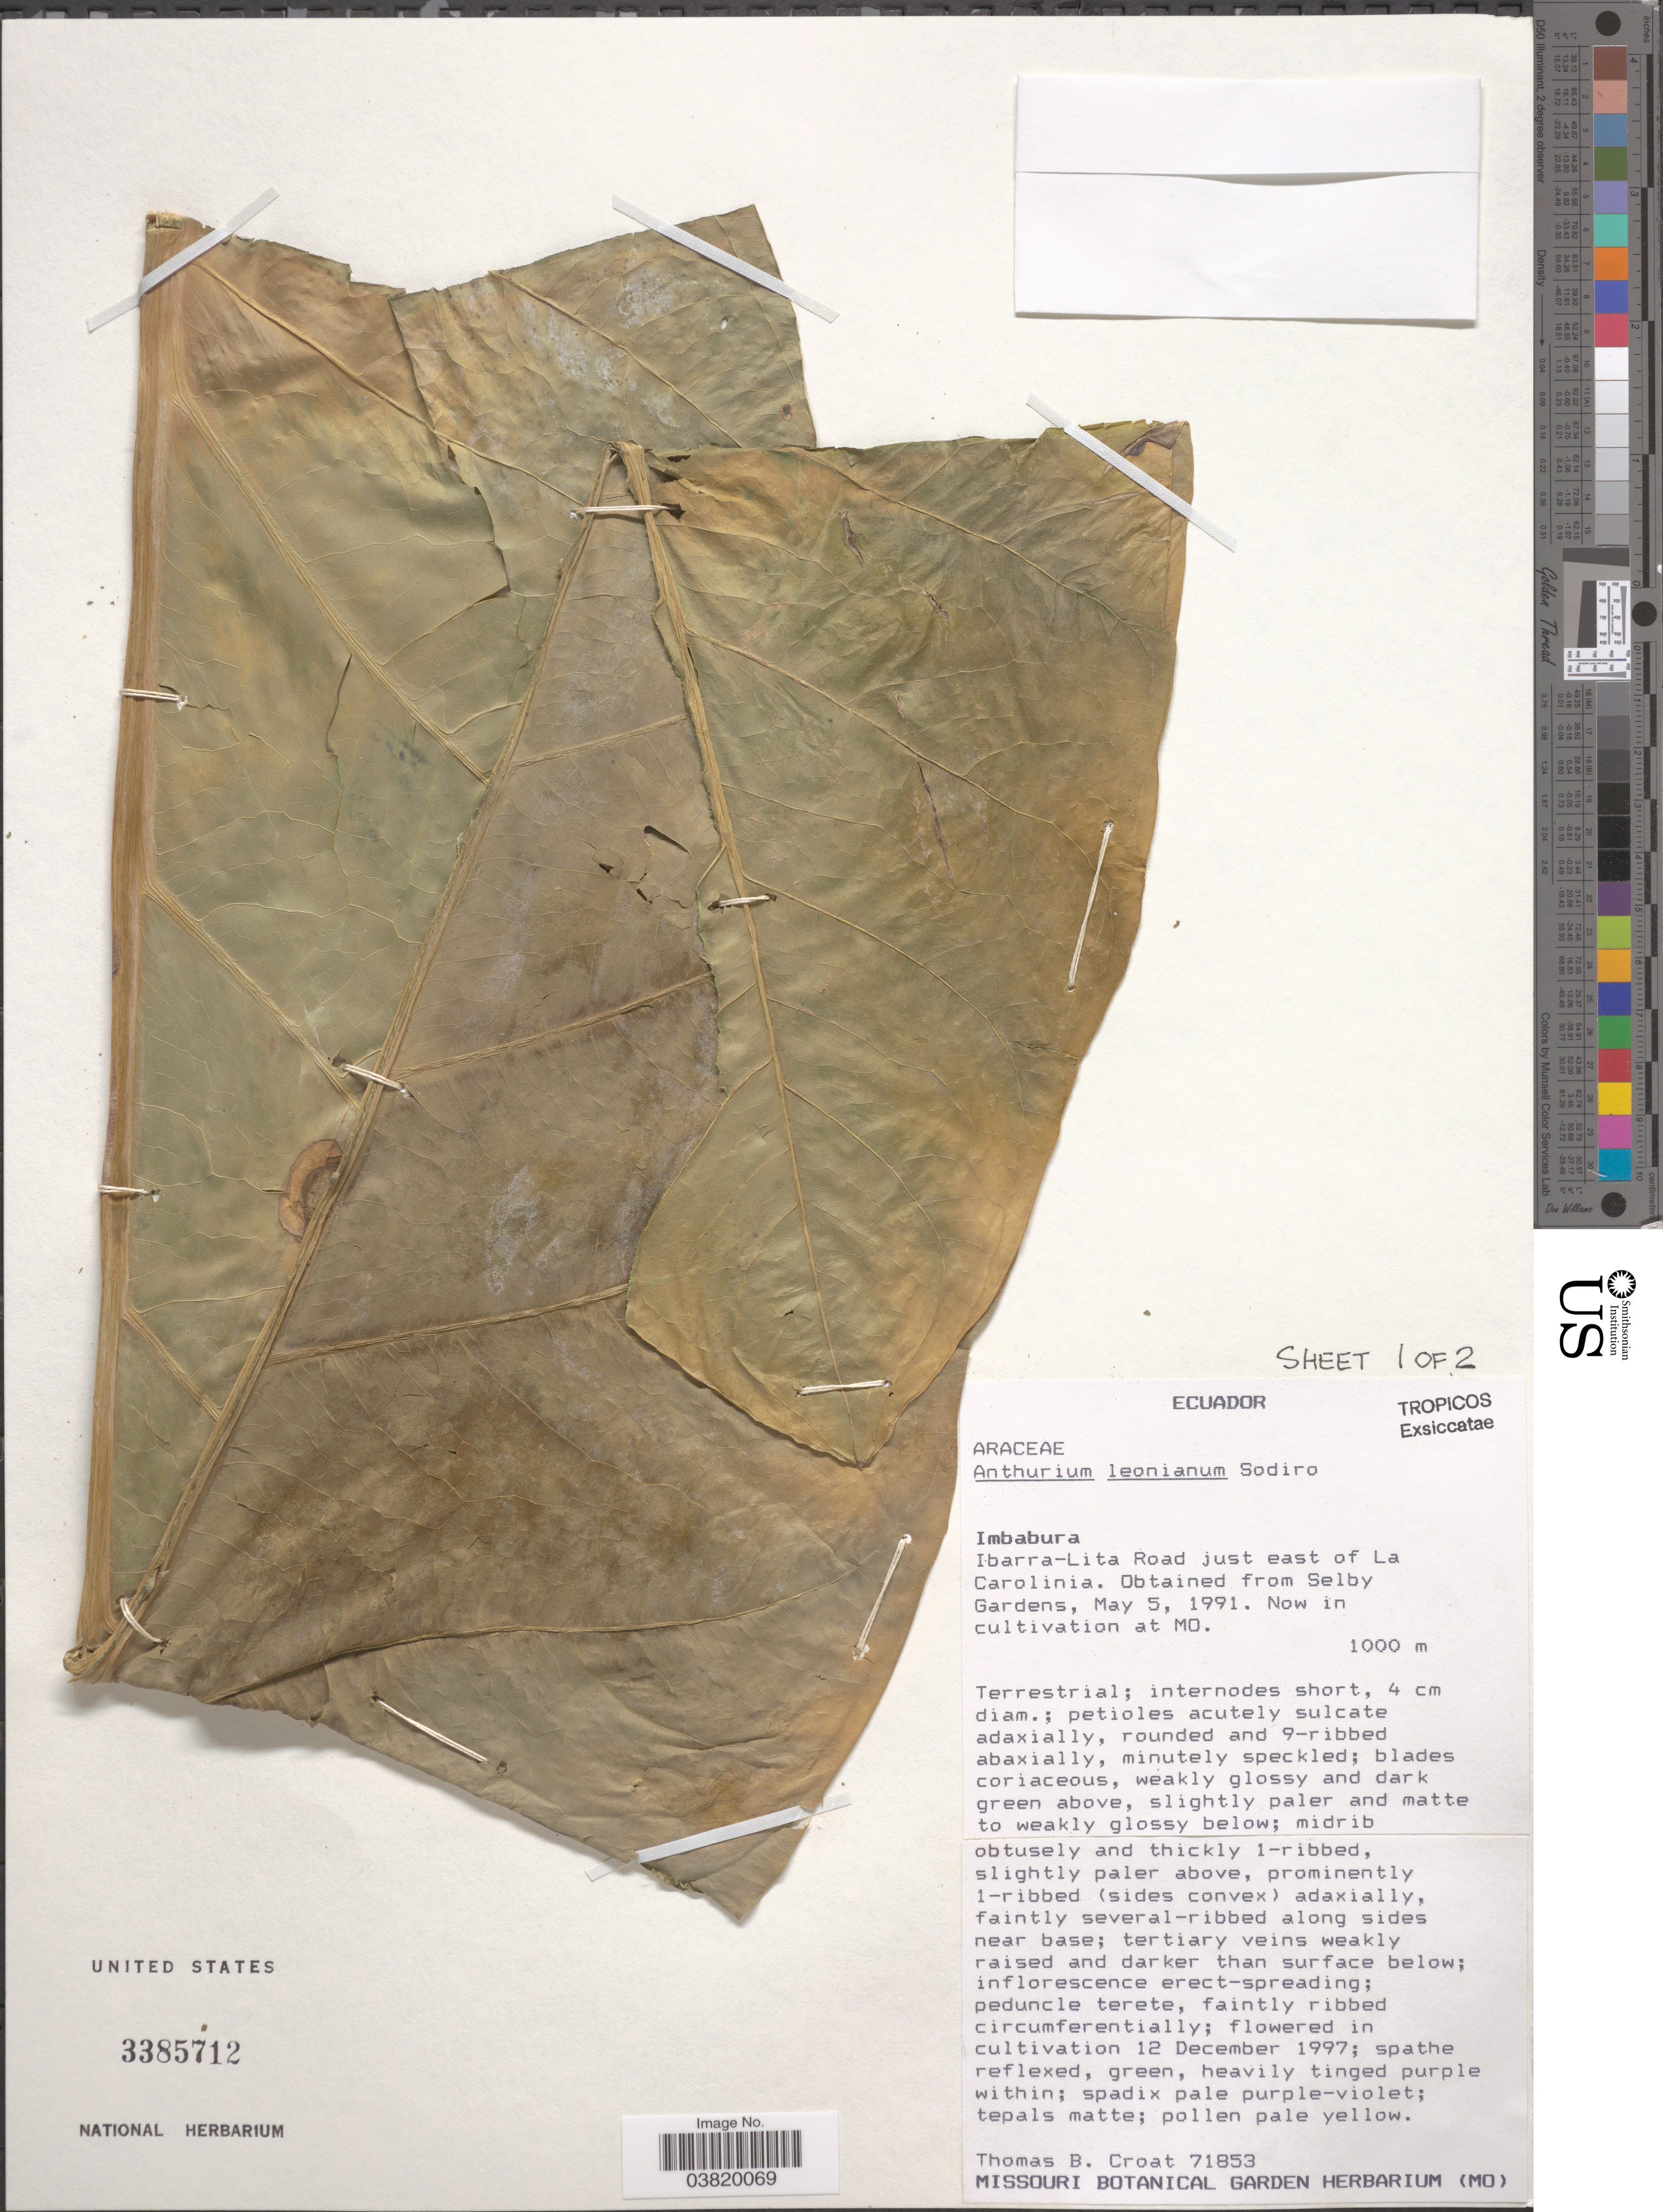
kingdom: Plantae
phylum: Tracheophyta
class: Liliopsida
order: Alismatales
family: Araceae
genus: Anthurium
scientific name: Anthurium leonianum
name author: Sod.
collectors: T. B. Croat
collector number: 71853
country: Ecuador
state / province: Imbabura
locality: Ibarra-Lita Road just east of La Carolina.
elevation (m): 1000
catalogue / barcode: US 3385712